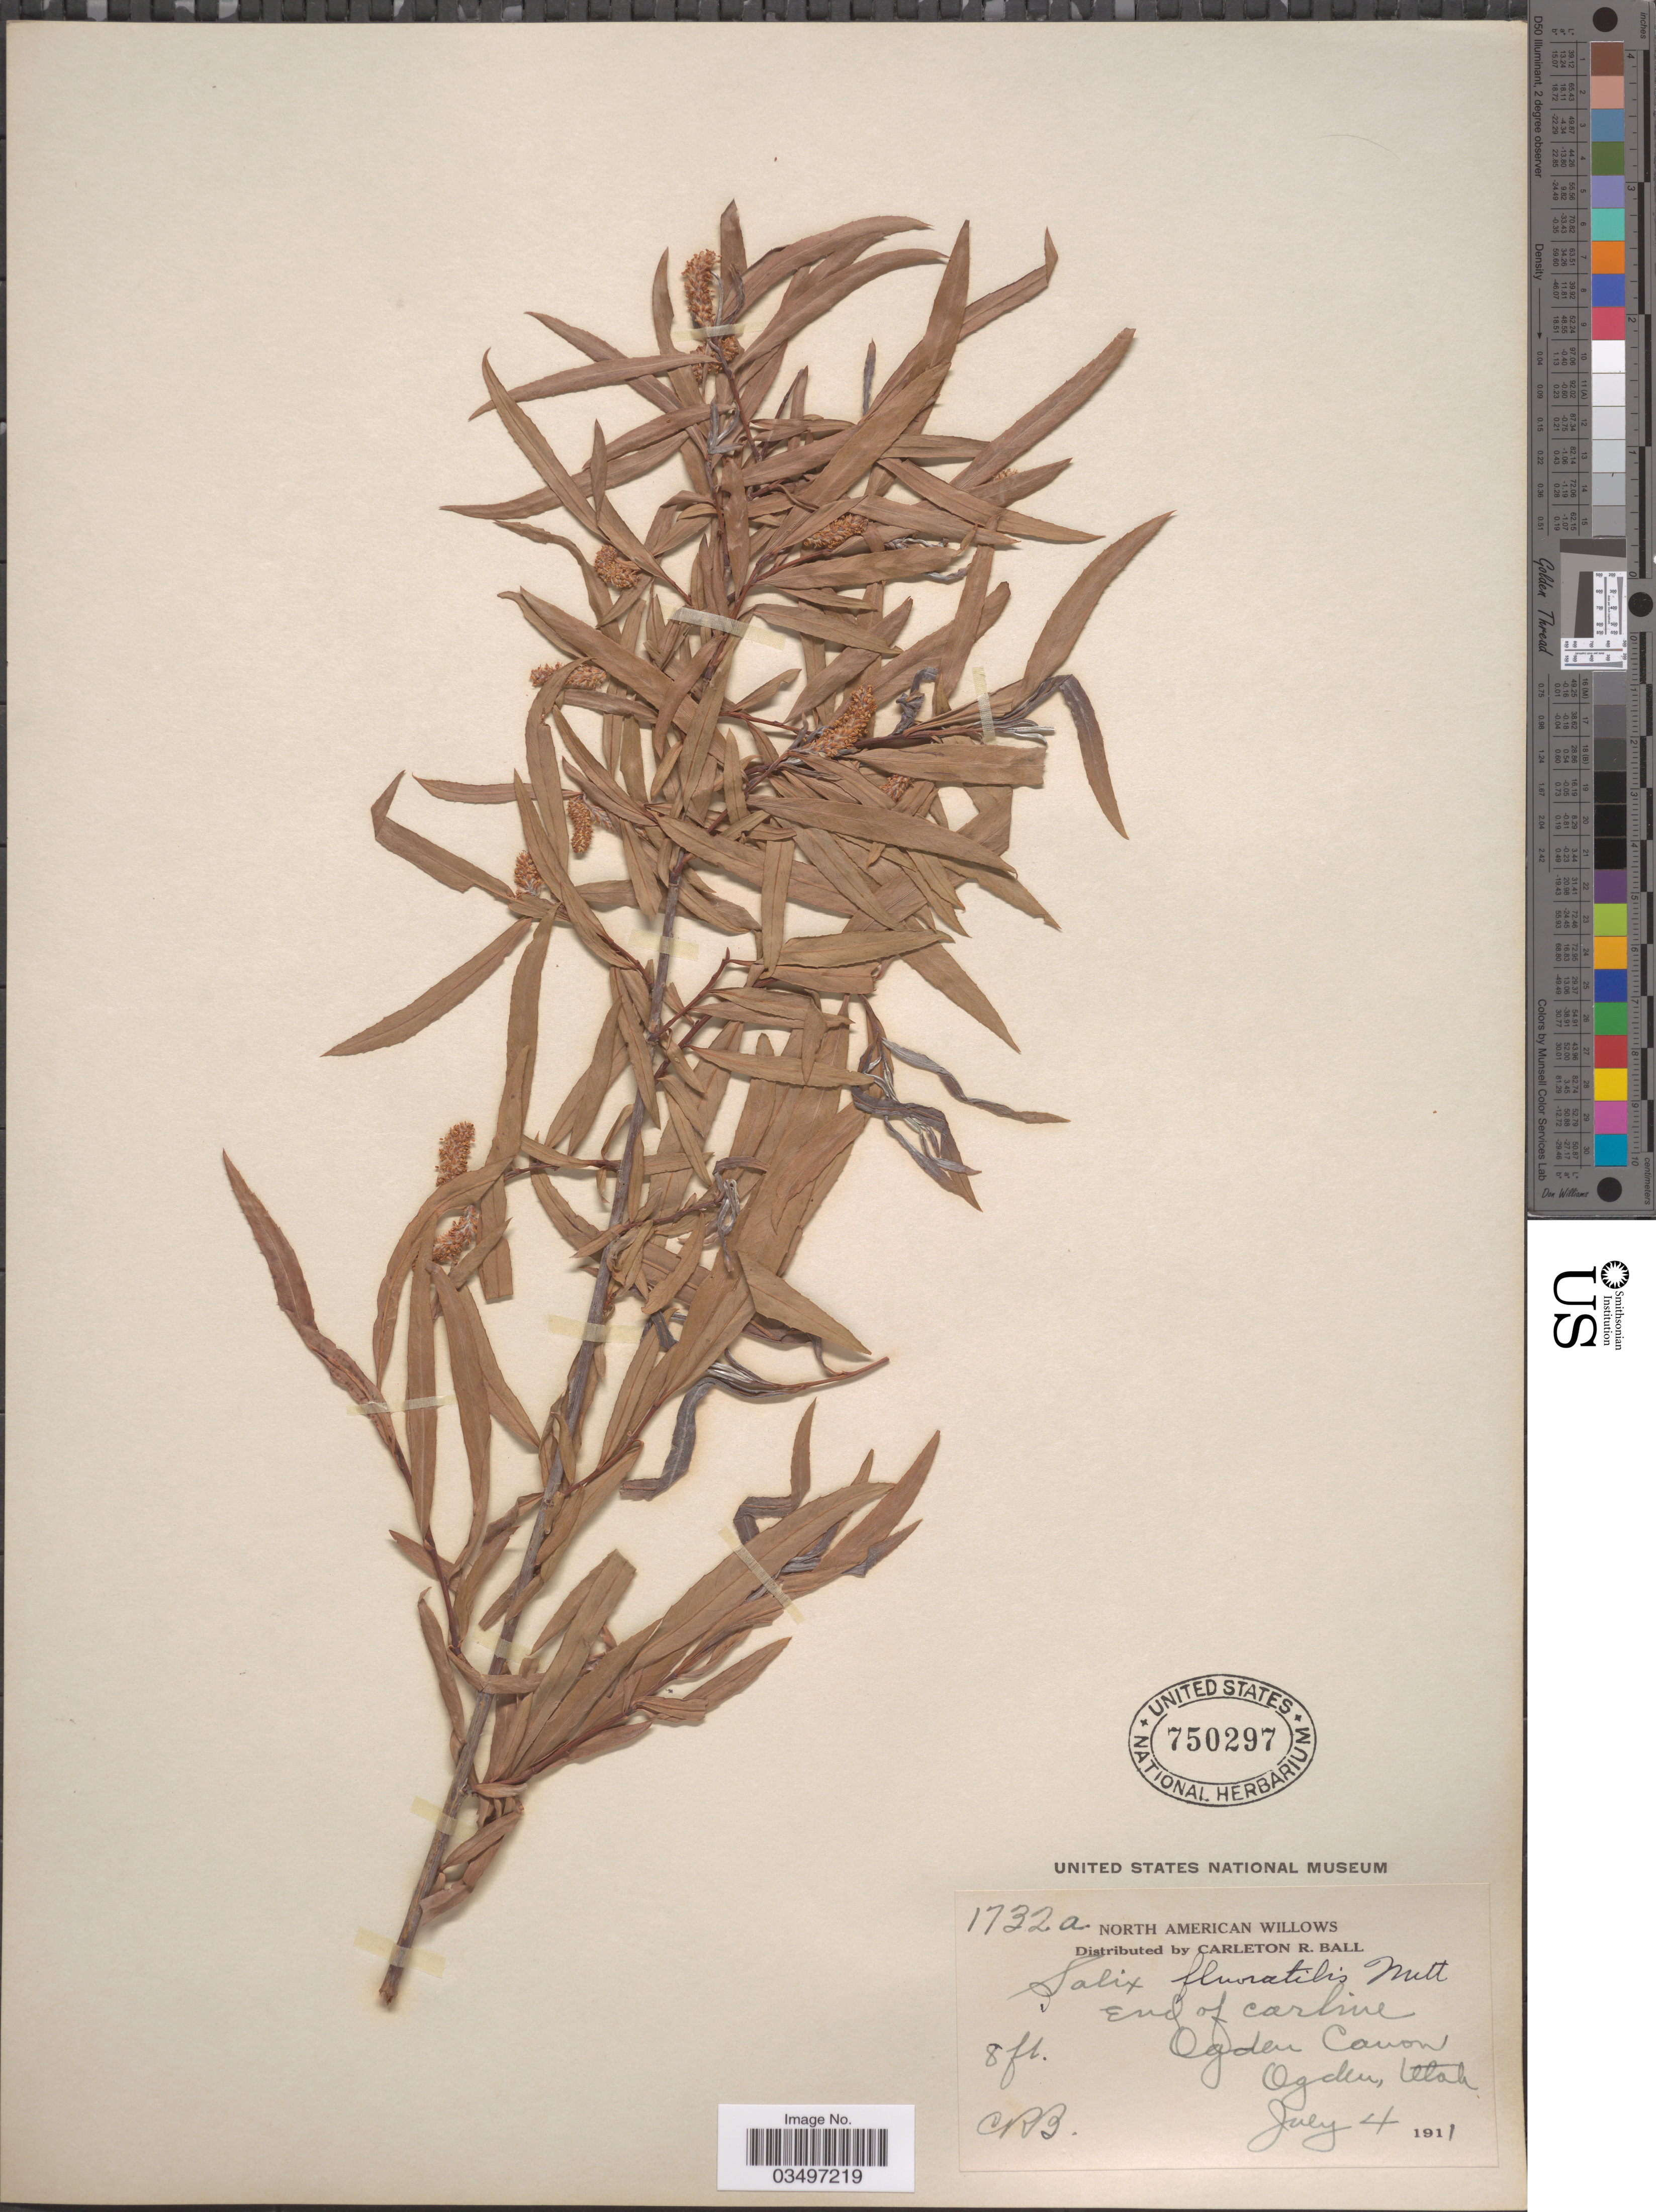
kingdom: Plantae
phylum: Tracheophyta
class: Magnoliopsida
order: Malpighiales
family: Salicaceae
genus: Salix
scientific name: Salix exigua var. virens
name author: Rowlee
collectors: C. R. Ball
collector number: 1732a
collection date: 1911-07-04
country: United States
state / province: Utah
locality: End of carline, Ogden Canon, Ogden.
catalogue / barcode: US 750297